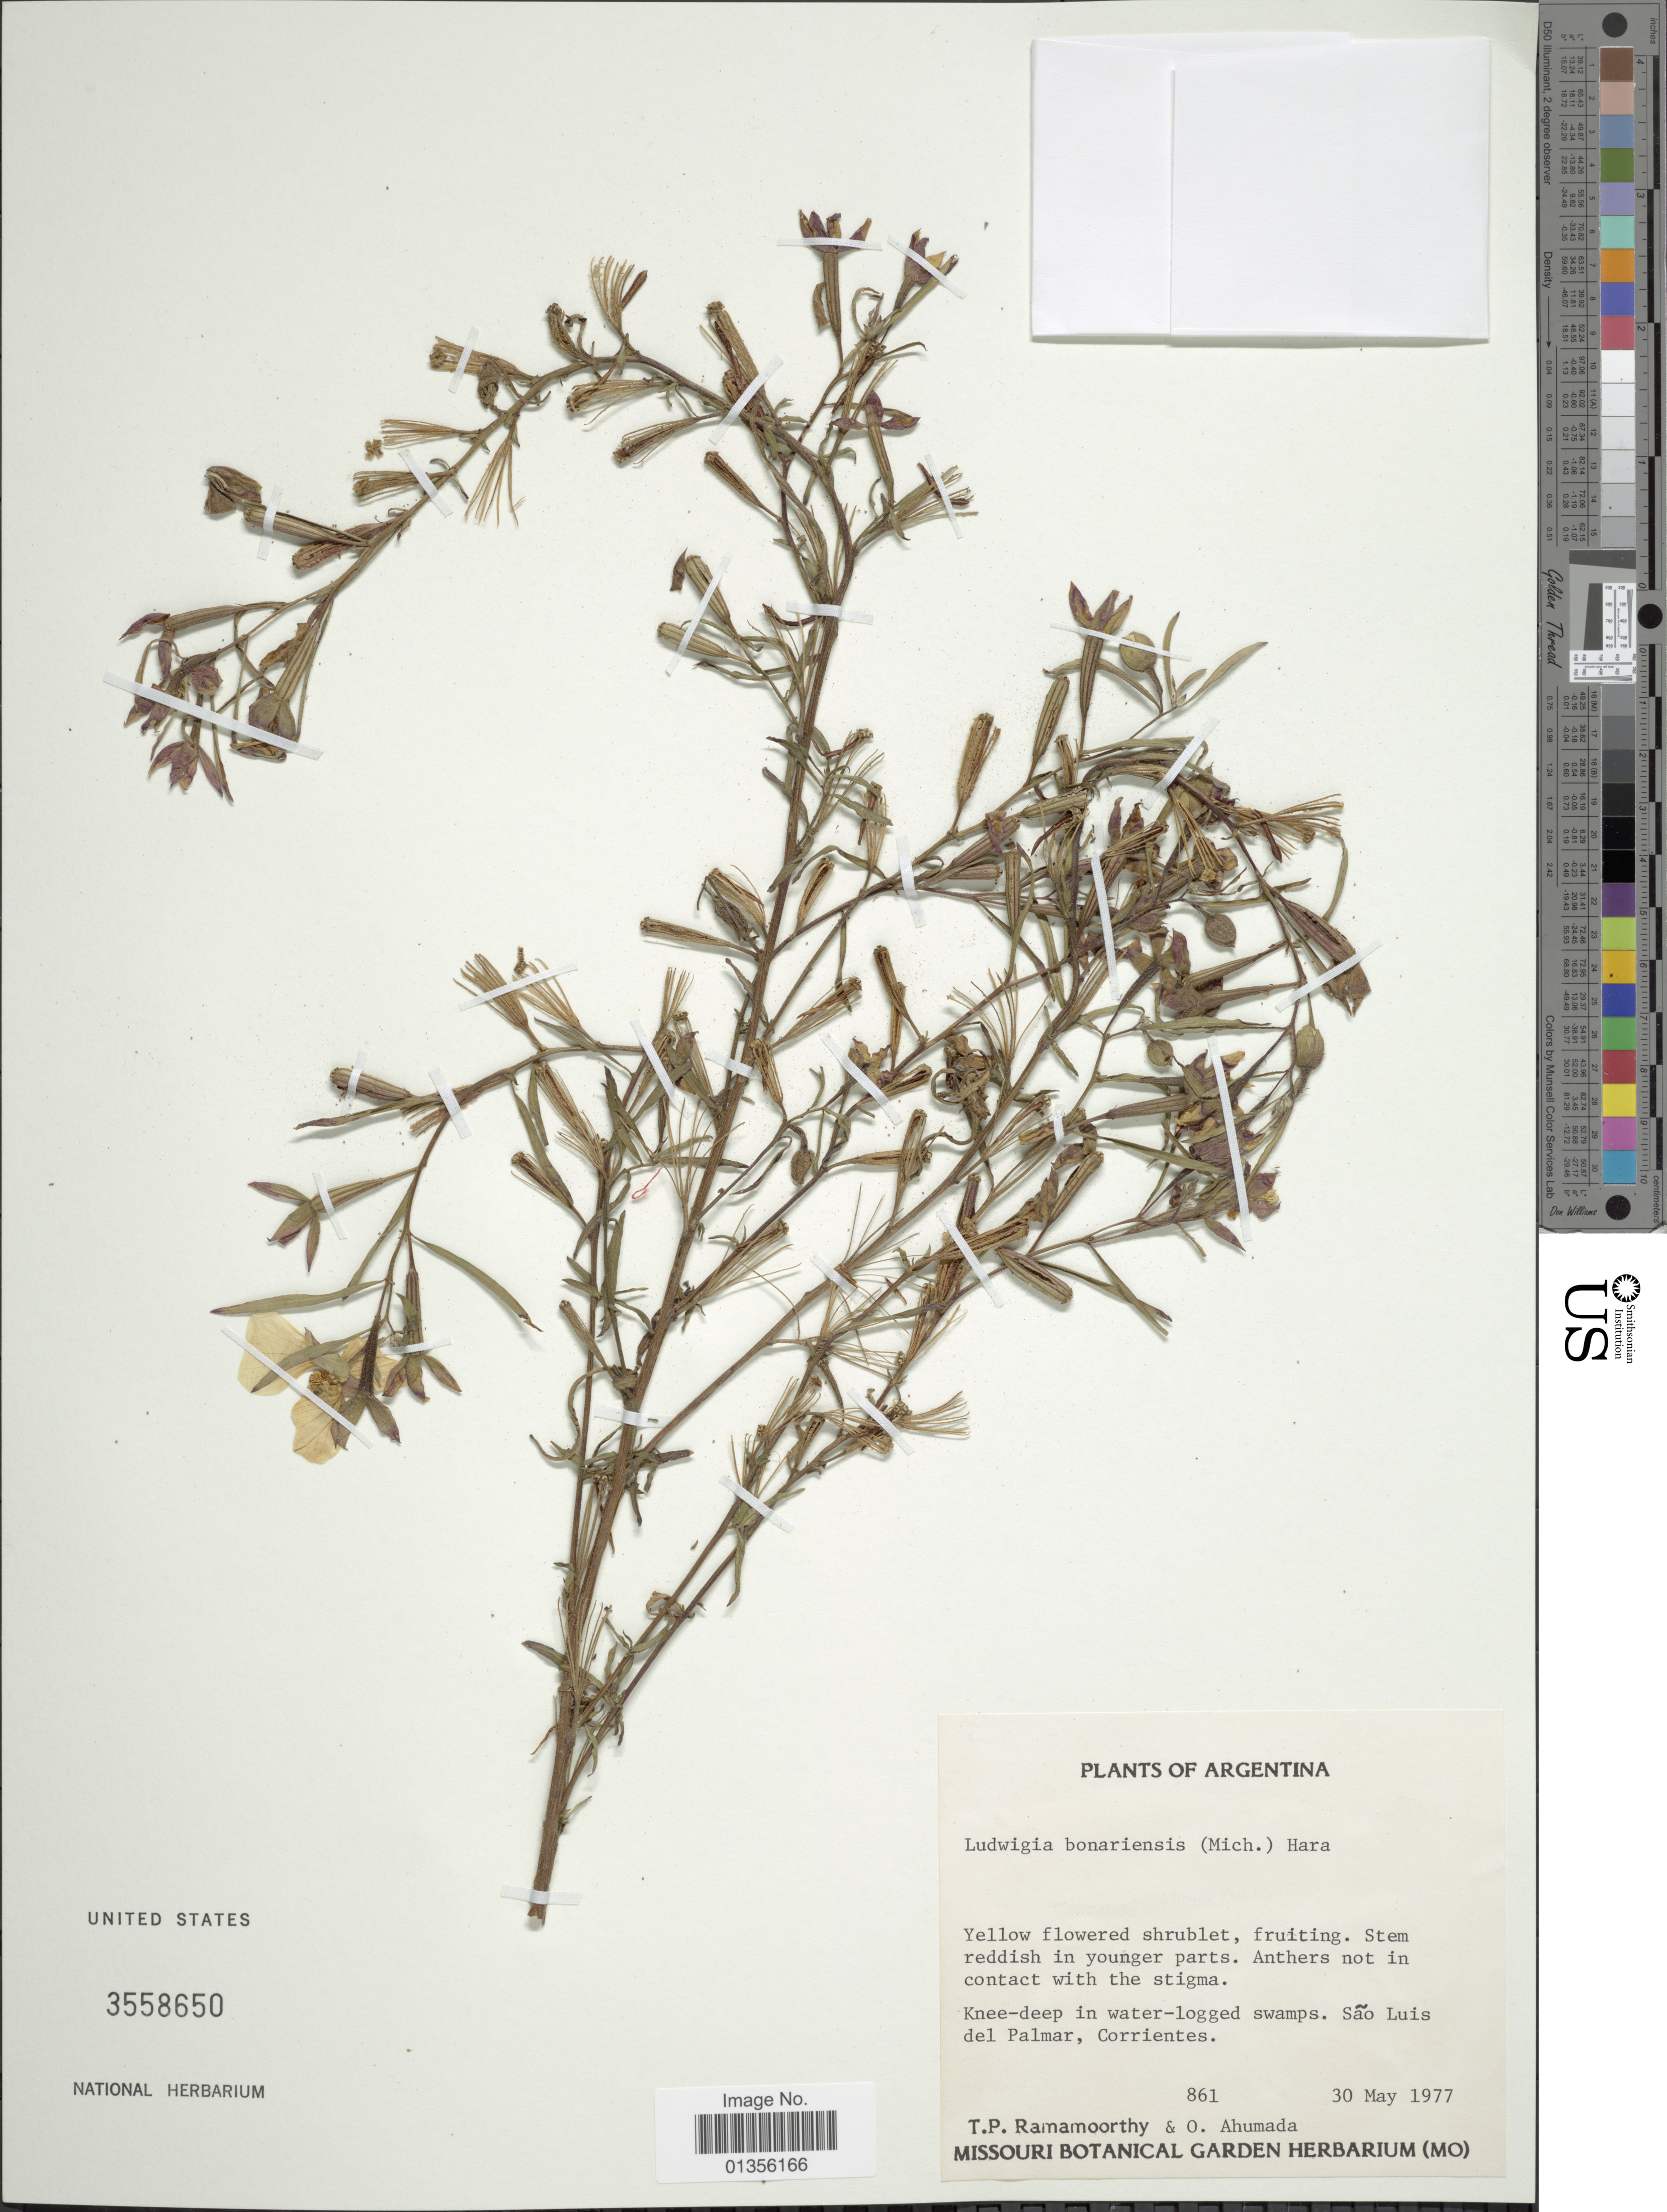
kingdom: Plantae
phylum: Tracheophyta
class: Magnoliopsida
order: Myrtales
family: Onagraceae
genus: Ludwigia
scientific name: Ludwigia bonariensis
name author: (Micheli) H. Hara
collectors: T. P. Ramamoorthy & O. Ahumada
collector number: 861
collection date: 1977-05-30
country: Argentina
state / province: Corrientes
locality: São Luis del Palmar.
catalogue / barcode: US 3558650